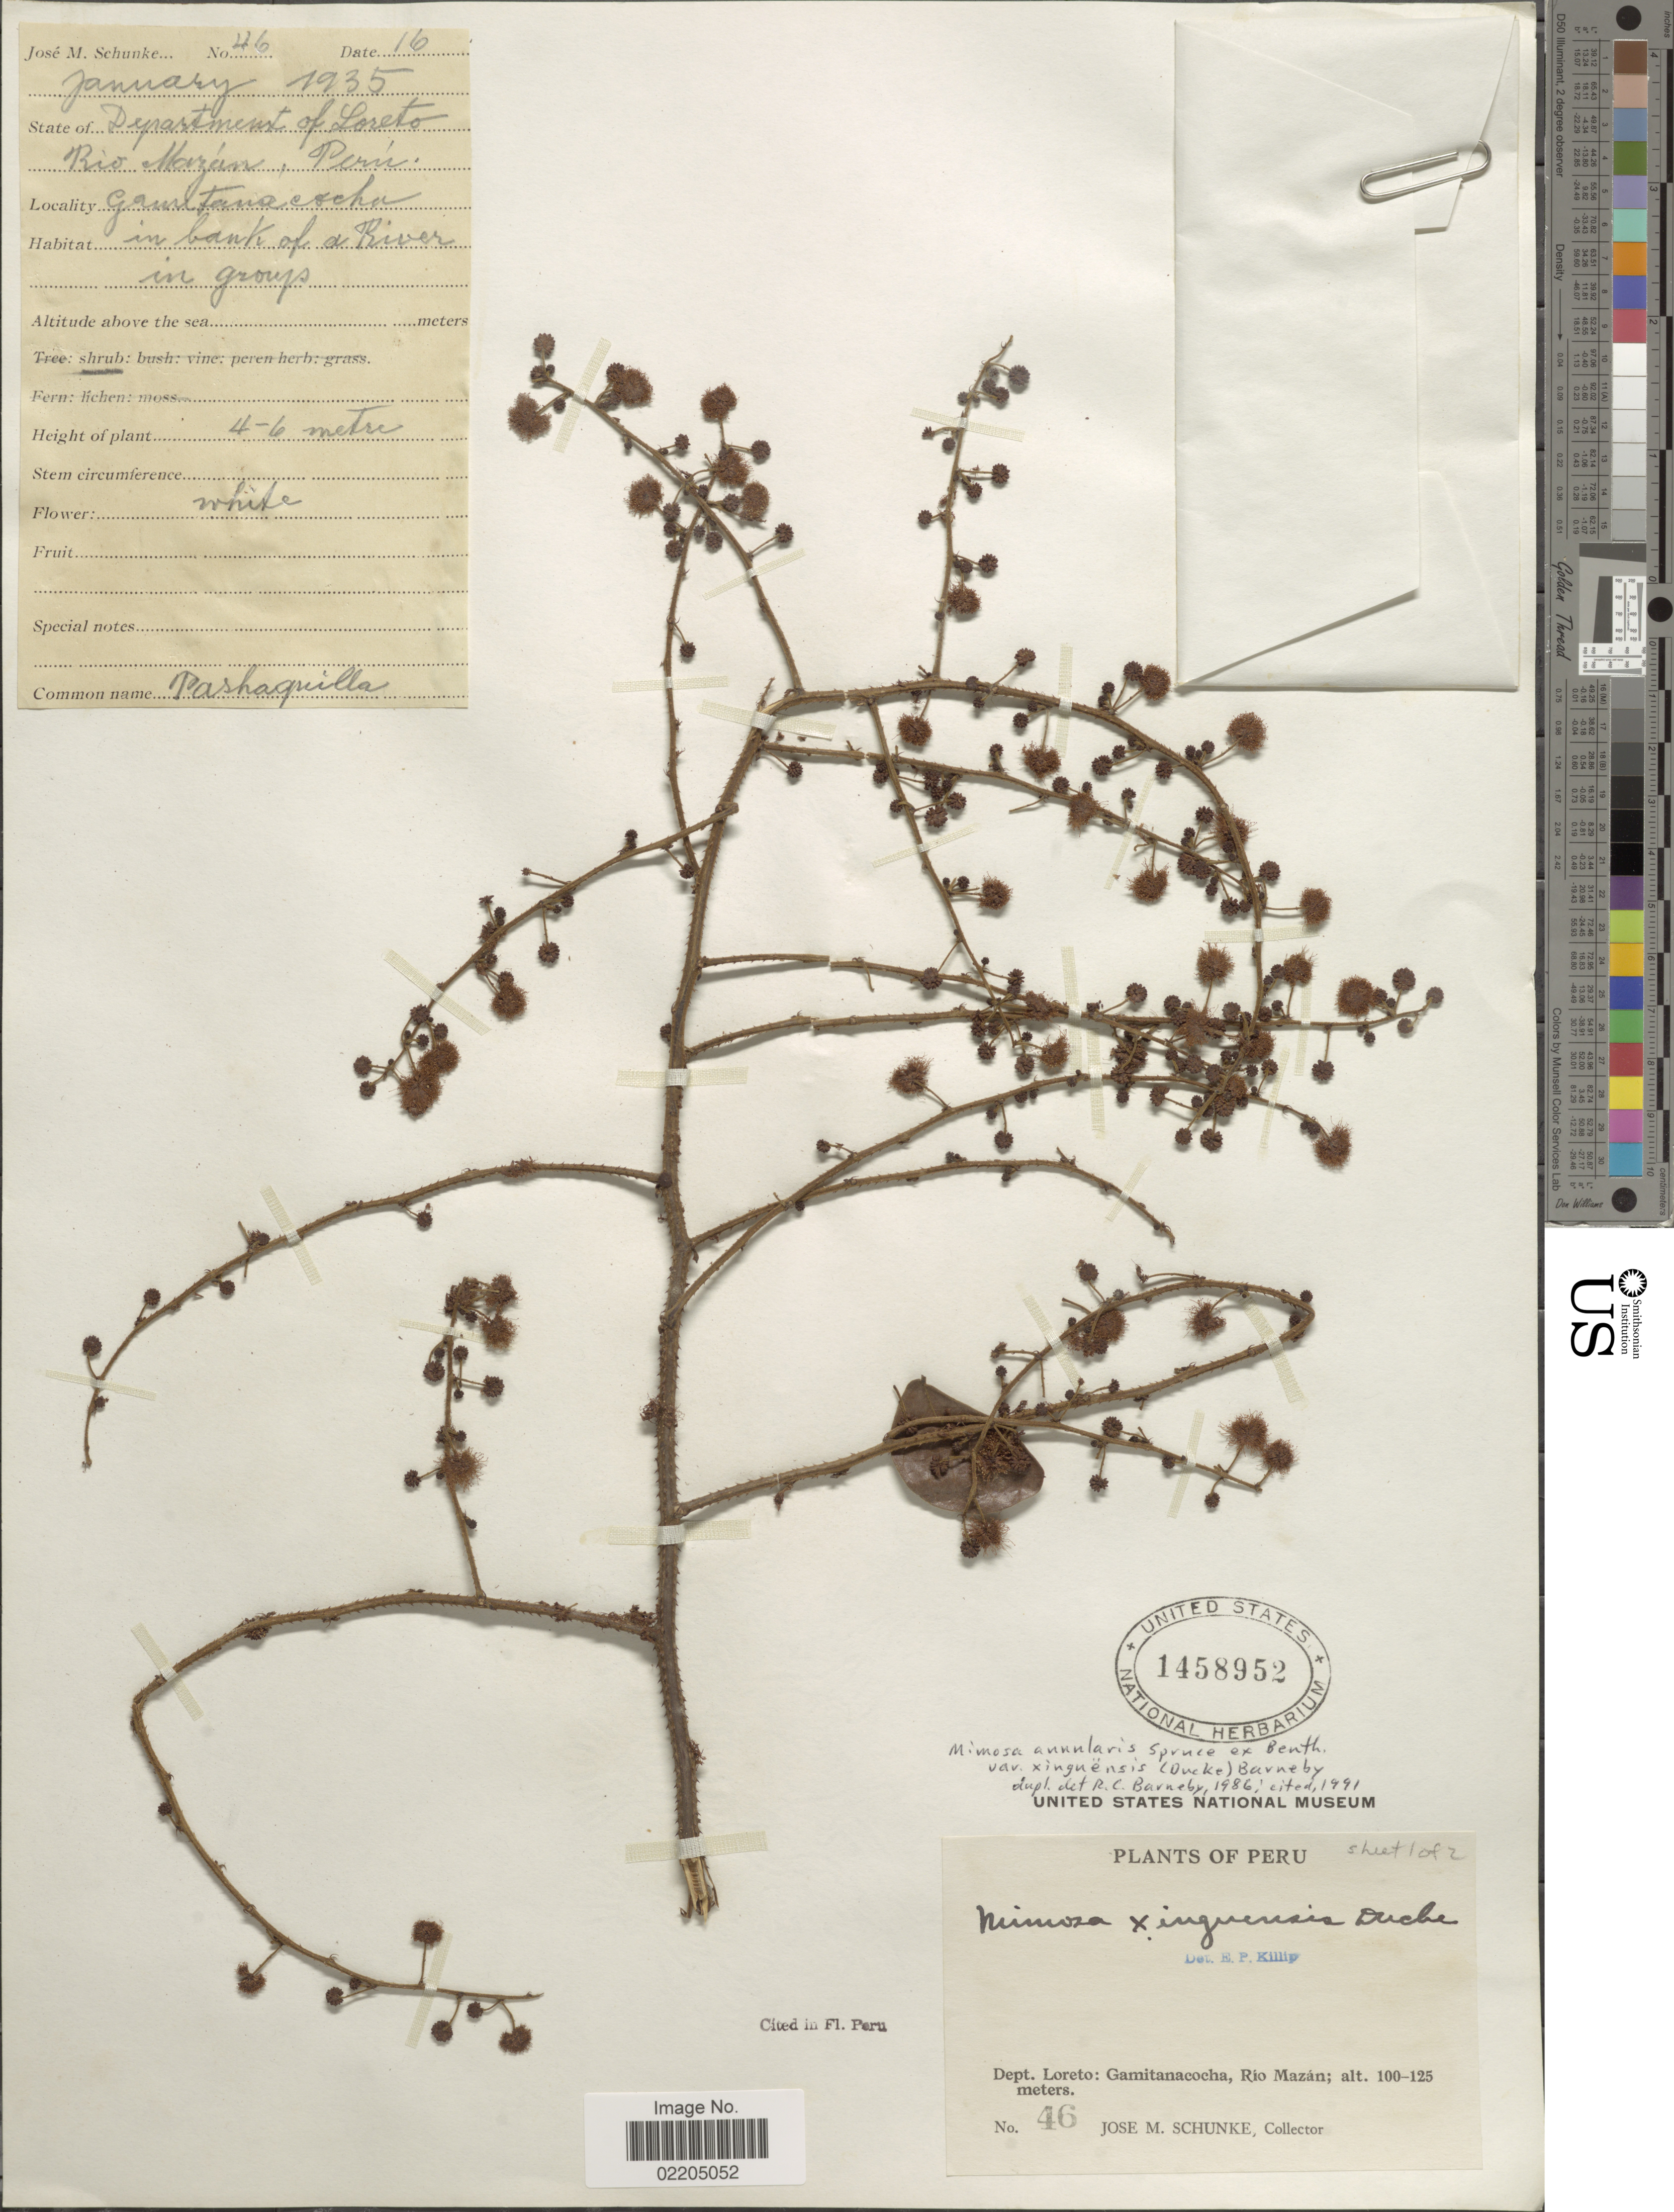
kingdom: Plantae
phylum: Tracheophyta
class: Magnoliopsida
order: Fabales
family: Fabaceae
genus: Mimosa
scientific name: Mimosa annularis var. xinguensis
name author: (Ducke) Barneby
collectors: J. M. Schunke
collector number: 46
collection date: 1935-01-16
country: Peru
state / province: Loreto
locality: Gamitanacocha, Rio Mazan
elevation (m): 100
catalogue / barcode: US 1458952